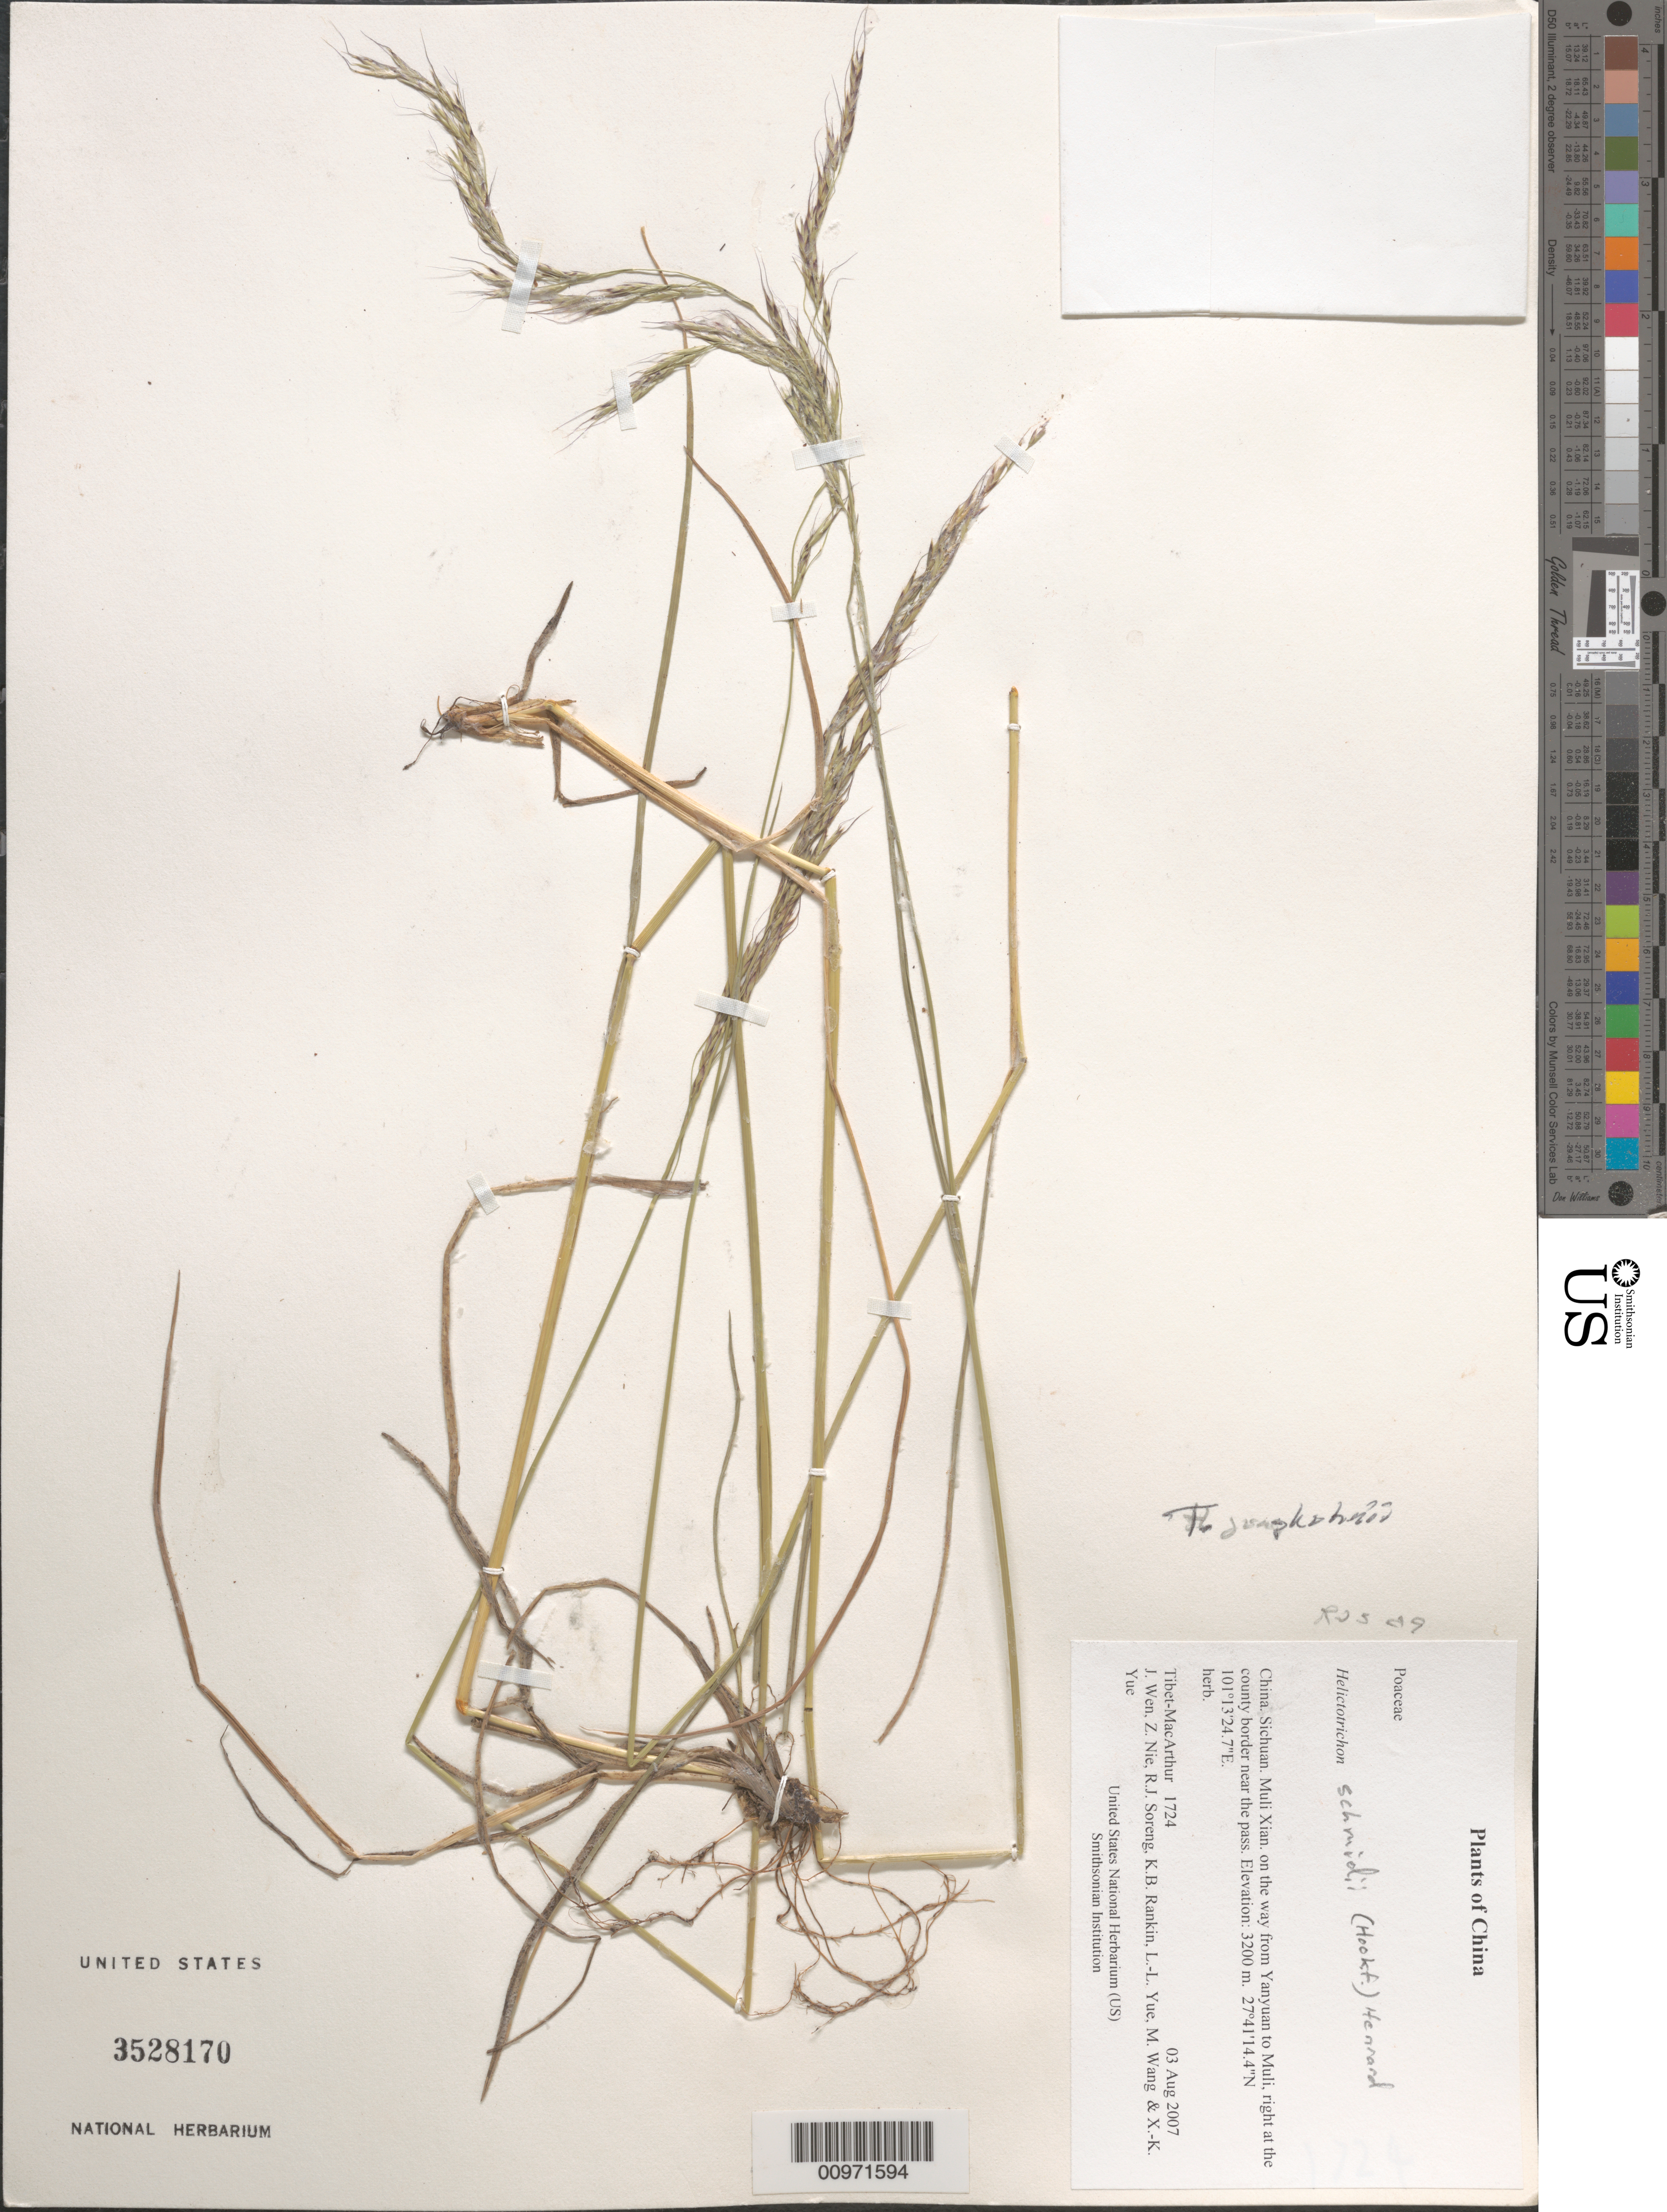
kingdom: Plantae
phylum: Tracheophyta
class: Liliopsida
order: Poales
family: Poaceae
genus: Trisetopsis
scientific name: Trisetopsis junghuhnii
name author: (Büse) Röser & Wölk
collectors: Tibet-MacArthur, J. Wen, Z. Nie, R. J. Soreng, K. Rankin, L. Yue, M. Wang & X. Yue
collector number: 1724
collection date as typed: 03 Aug 2007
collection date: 2007-08-03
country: China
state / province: Sichuan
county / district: Muli Xian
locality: on the way from Yanyuan to Muli, right at the county border near the pass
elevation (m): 3200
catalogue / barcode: US 3528170